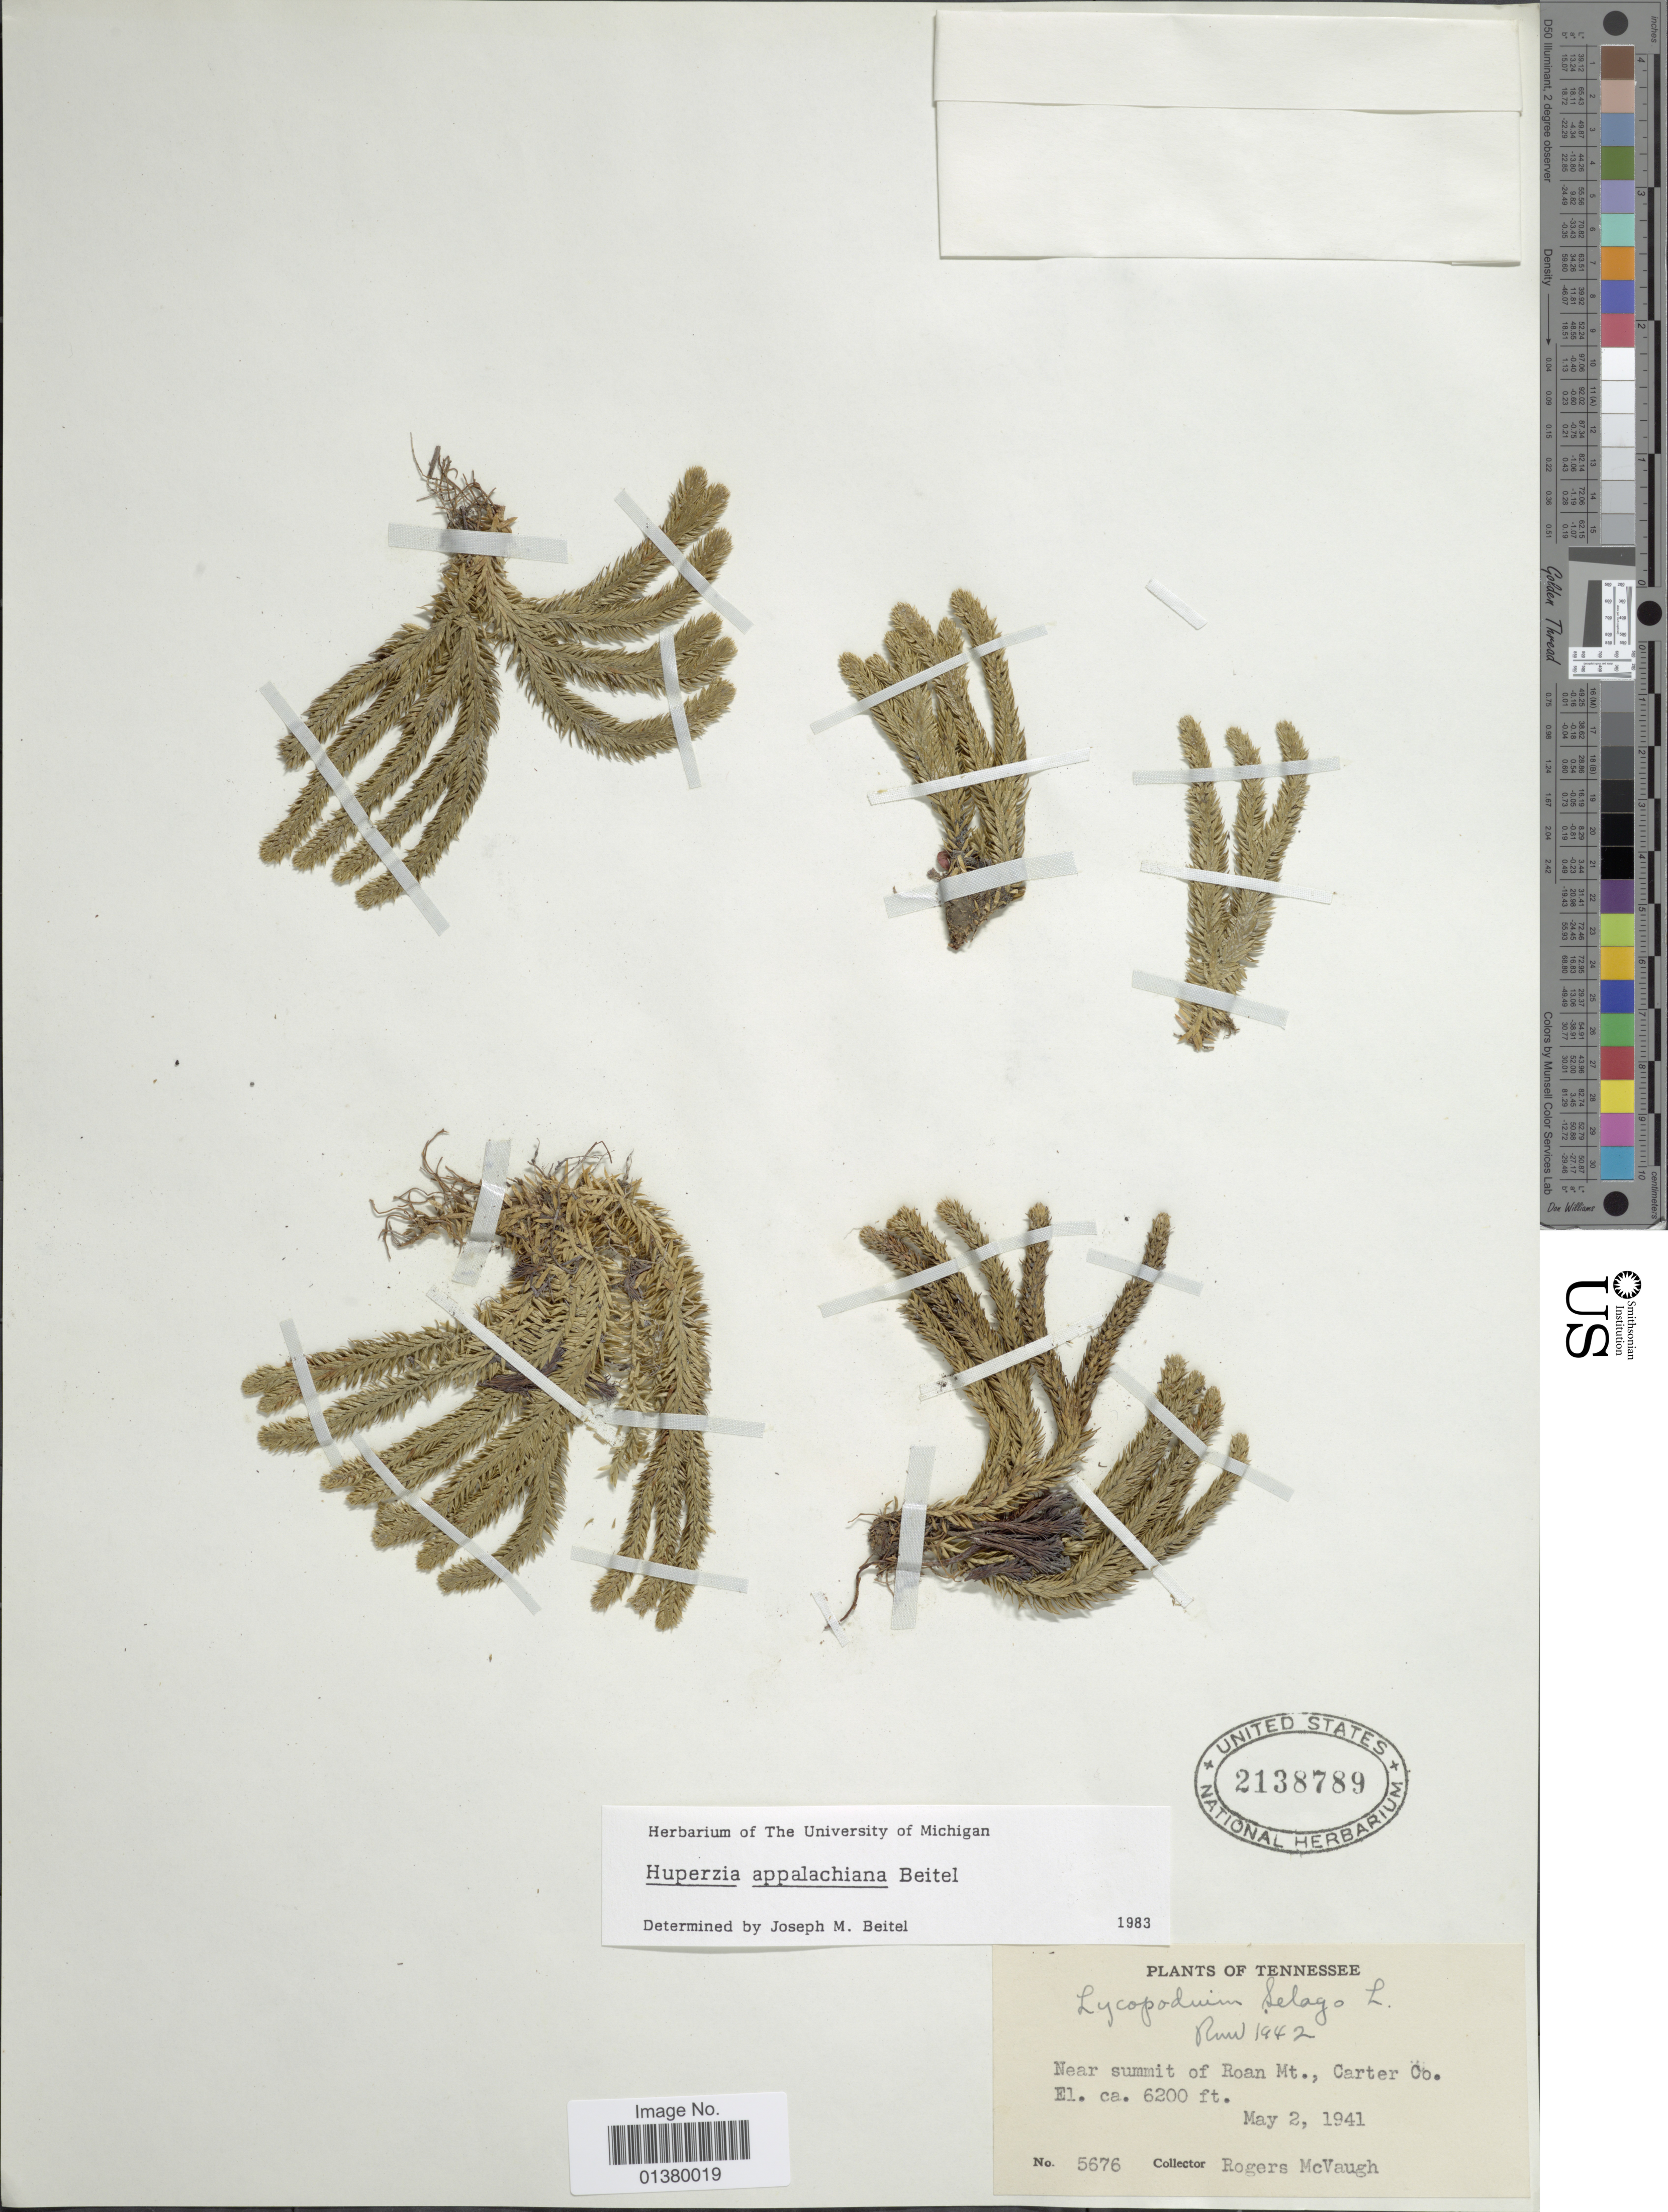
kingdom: Plantae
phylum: Tracheophyta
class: Lycopodiopsida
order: Lycopodiales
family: Lycopodiaceae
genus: Huperzia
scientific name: Huperzia appalachiana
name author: Beitel & Mickel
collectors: R. McVaugh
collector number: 5676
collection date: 1941-05-02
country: United States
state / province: Tennessee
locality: Near summit of Roan Mt., Carter Co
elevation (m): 1890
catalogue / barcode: US 2138789